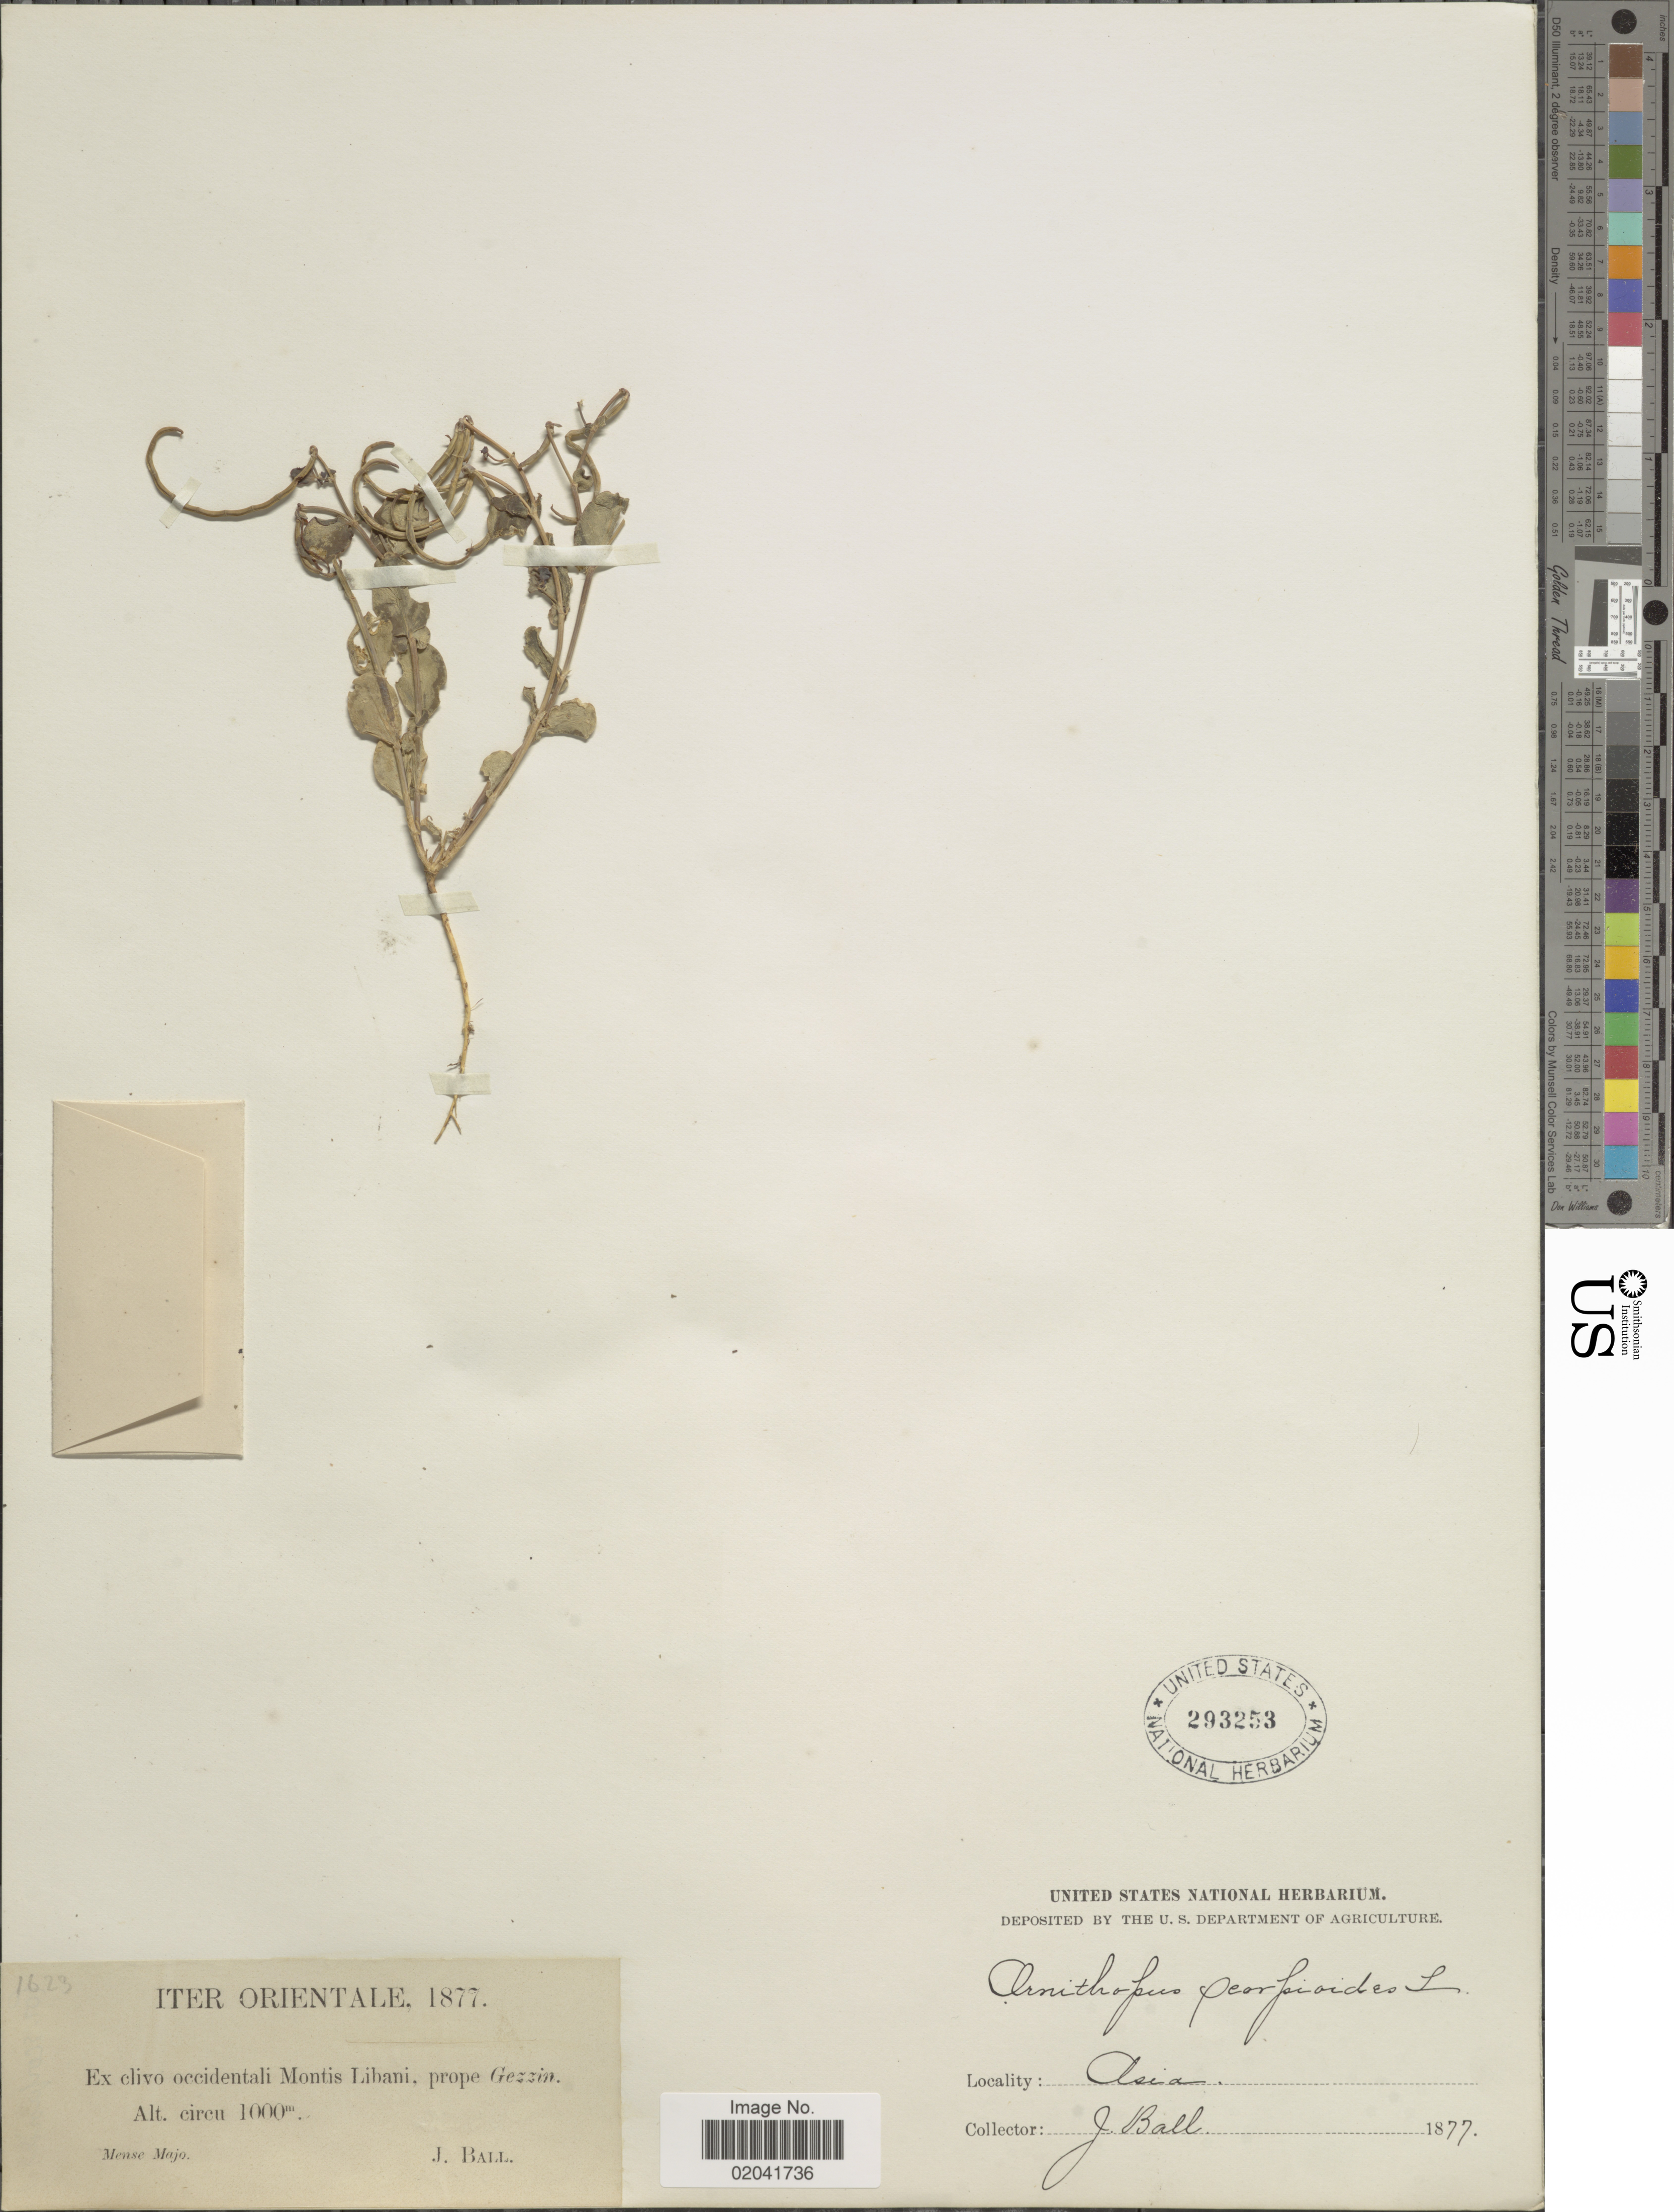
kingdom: Plantae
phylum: Tracheophyta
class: Magnoliopsida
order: Fabales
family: Fabaceae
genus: Ornithopus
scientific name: Ornithopus scorpioides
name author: L.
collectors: J. Ball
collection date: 1877-05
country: Lebanon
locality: Clivo occidentali Montis Libani, prope Gezzin, Asia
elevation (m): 1000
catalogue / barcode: US 293253